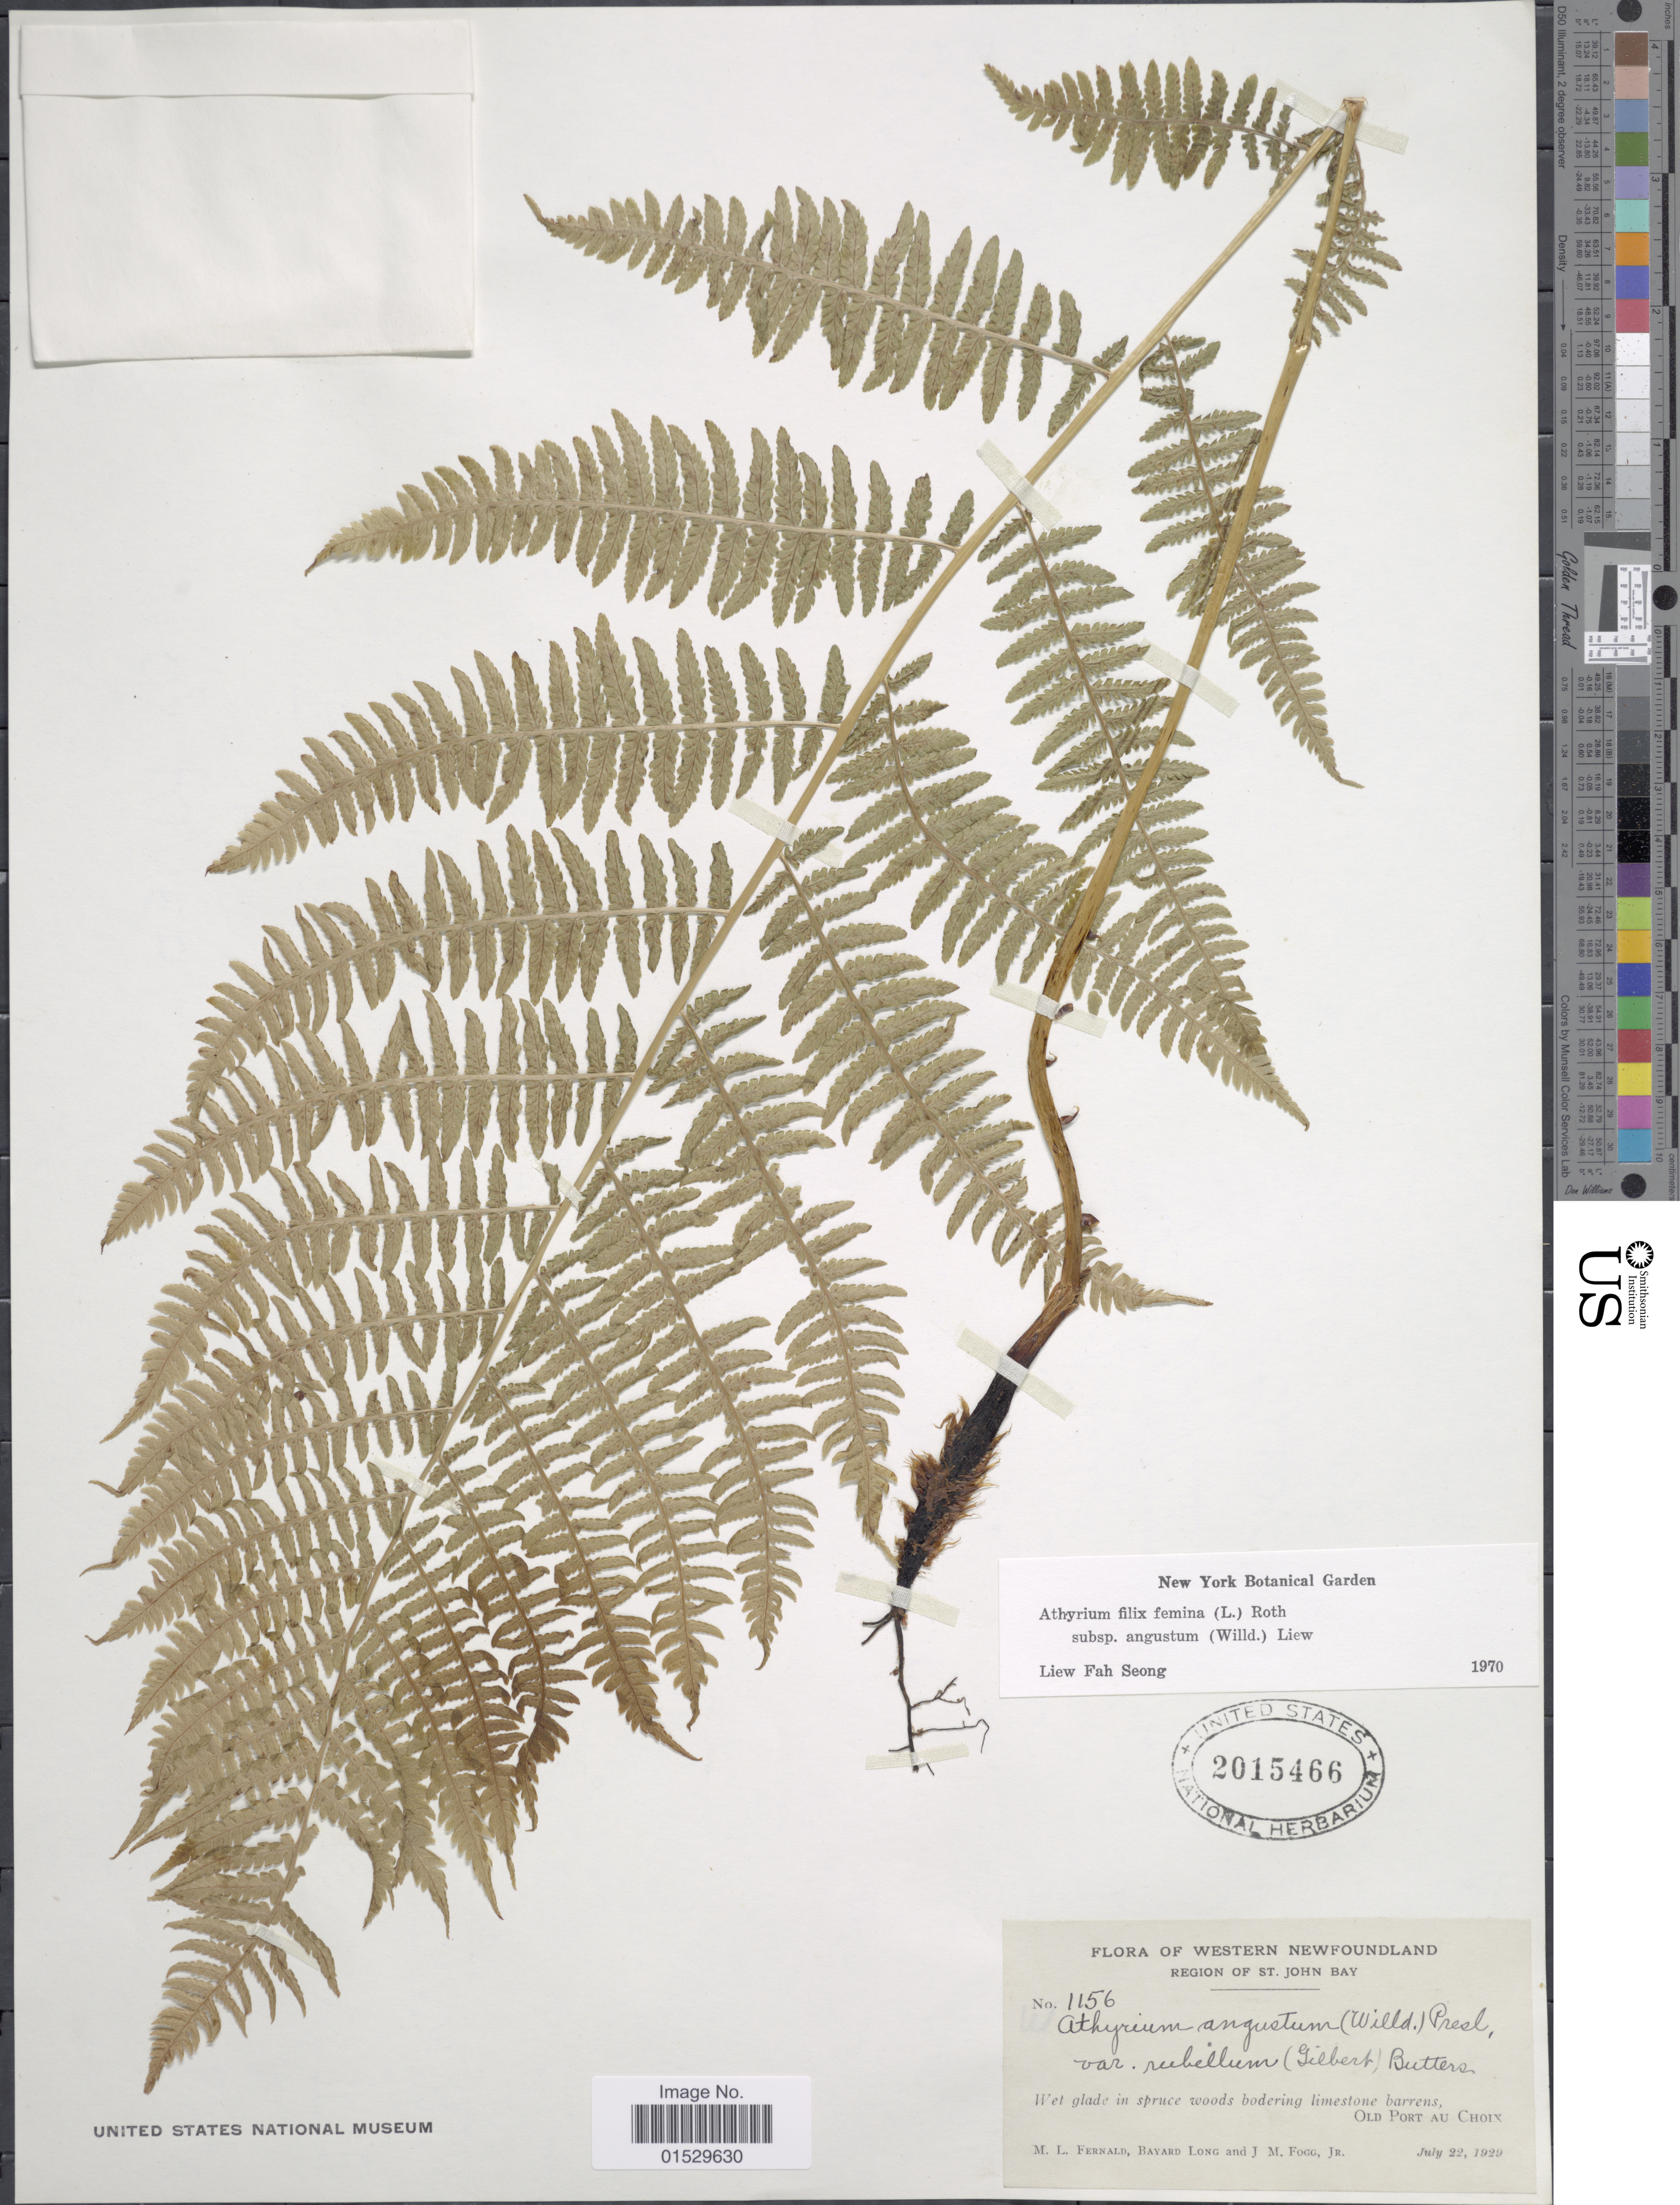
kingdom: Plantae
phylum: Tracheophyta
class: Polypodiopsida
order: Polypodiales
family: Athyriaceae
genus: Athyrium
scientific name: Athyrium filix-femina subsp. angustatum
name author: (Willd.) R.T. Clausen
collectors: M. L. Fernald, B. H. Long & J. Fogg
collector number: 1156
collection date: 1929-07-22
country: Canada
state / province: Newfoundland and Labrador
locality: Western Newfoundland, Region of St. John Bay, Old Port Au Choix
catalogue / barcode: US 2015466